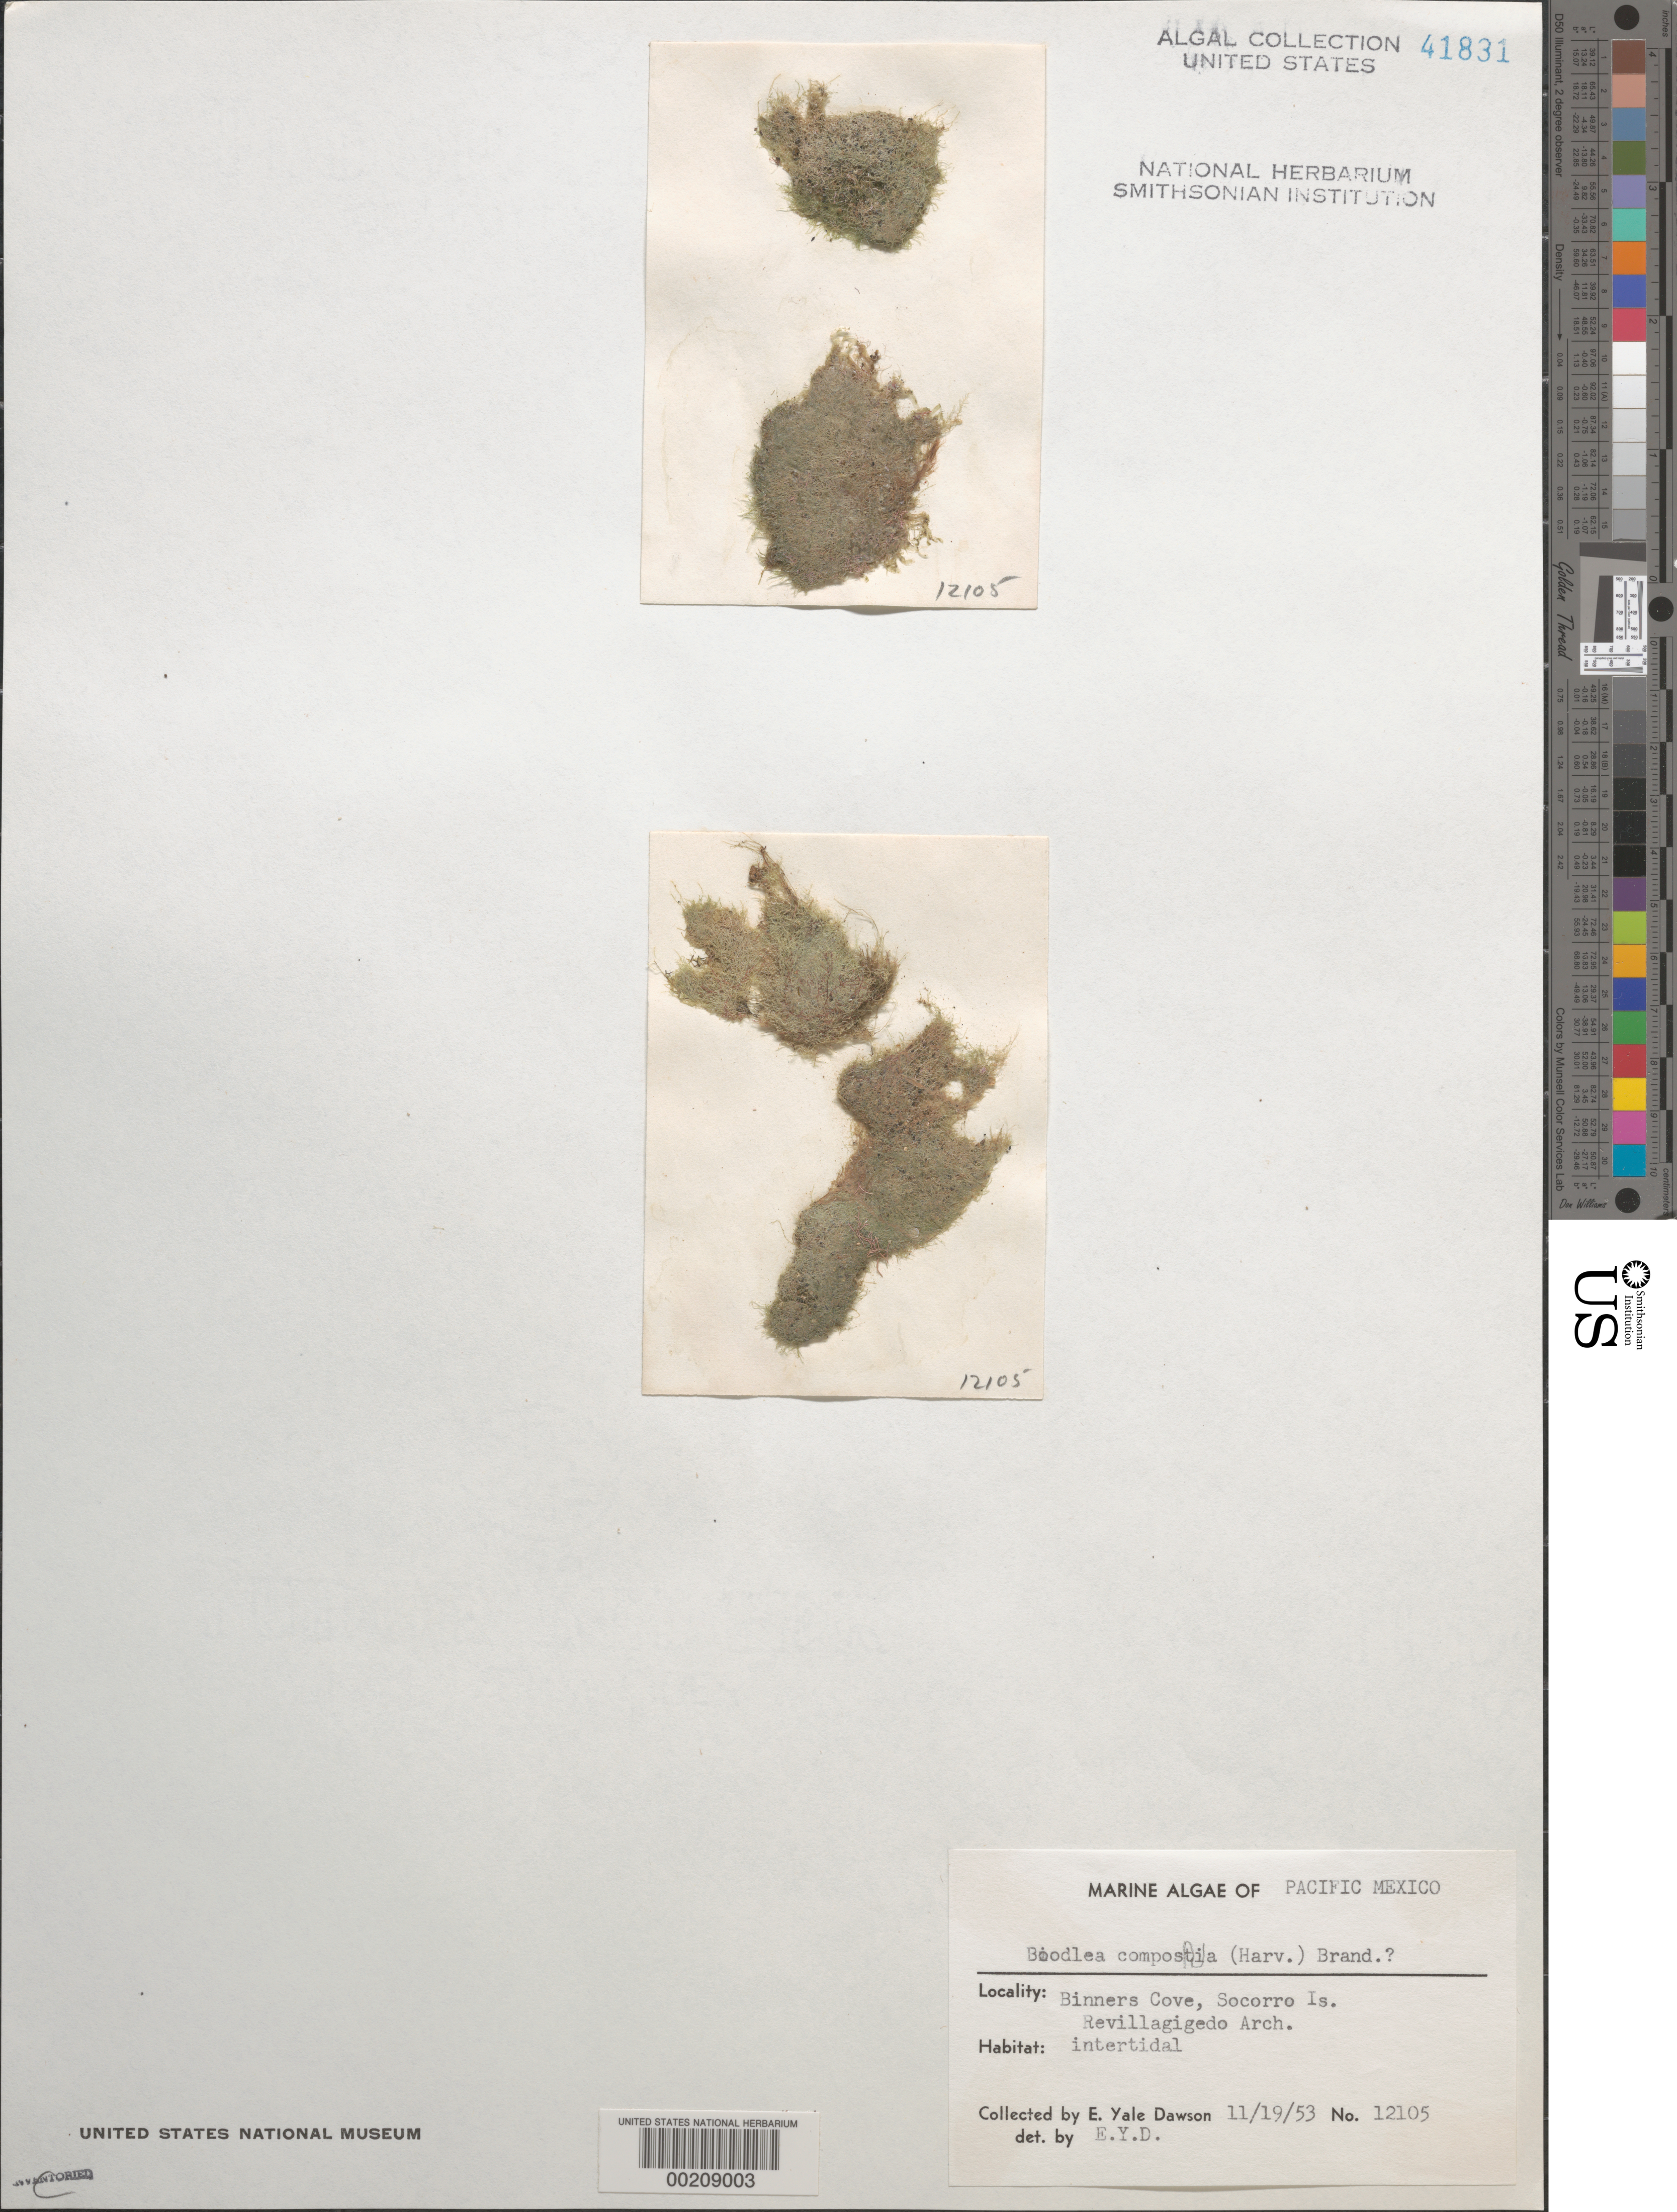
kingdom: Plantae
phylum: Chlorophyta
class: Ulvophyceae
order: Siphonocladales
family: Boodleaceae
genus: Boodlea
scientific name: Boodlea composita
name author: (Humb. & Humb.) Brand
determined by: Dawson, E. Y.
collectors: E. Y. Dawson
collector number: EYD 12105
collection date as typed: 19 Nov 1953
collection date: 1953-11-19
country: Mexico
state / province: Colima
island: Isla Socorro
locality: Binners Cove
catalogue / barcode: US 41831